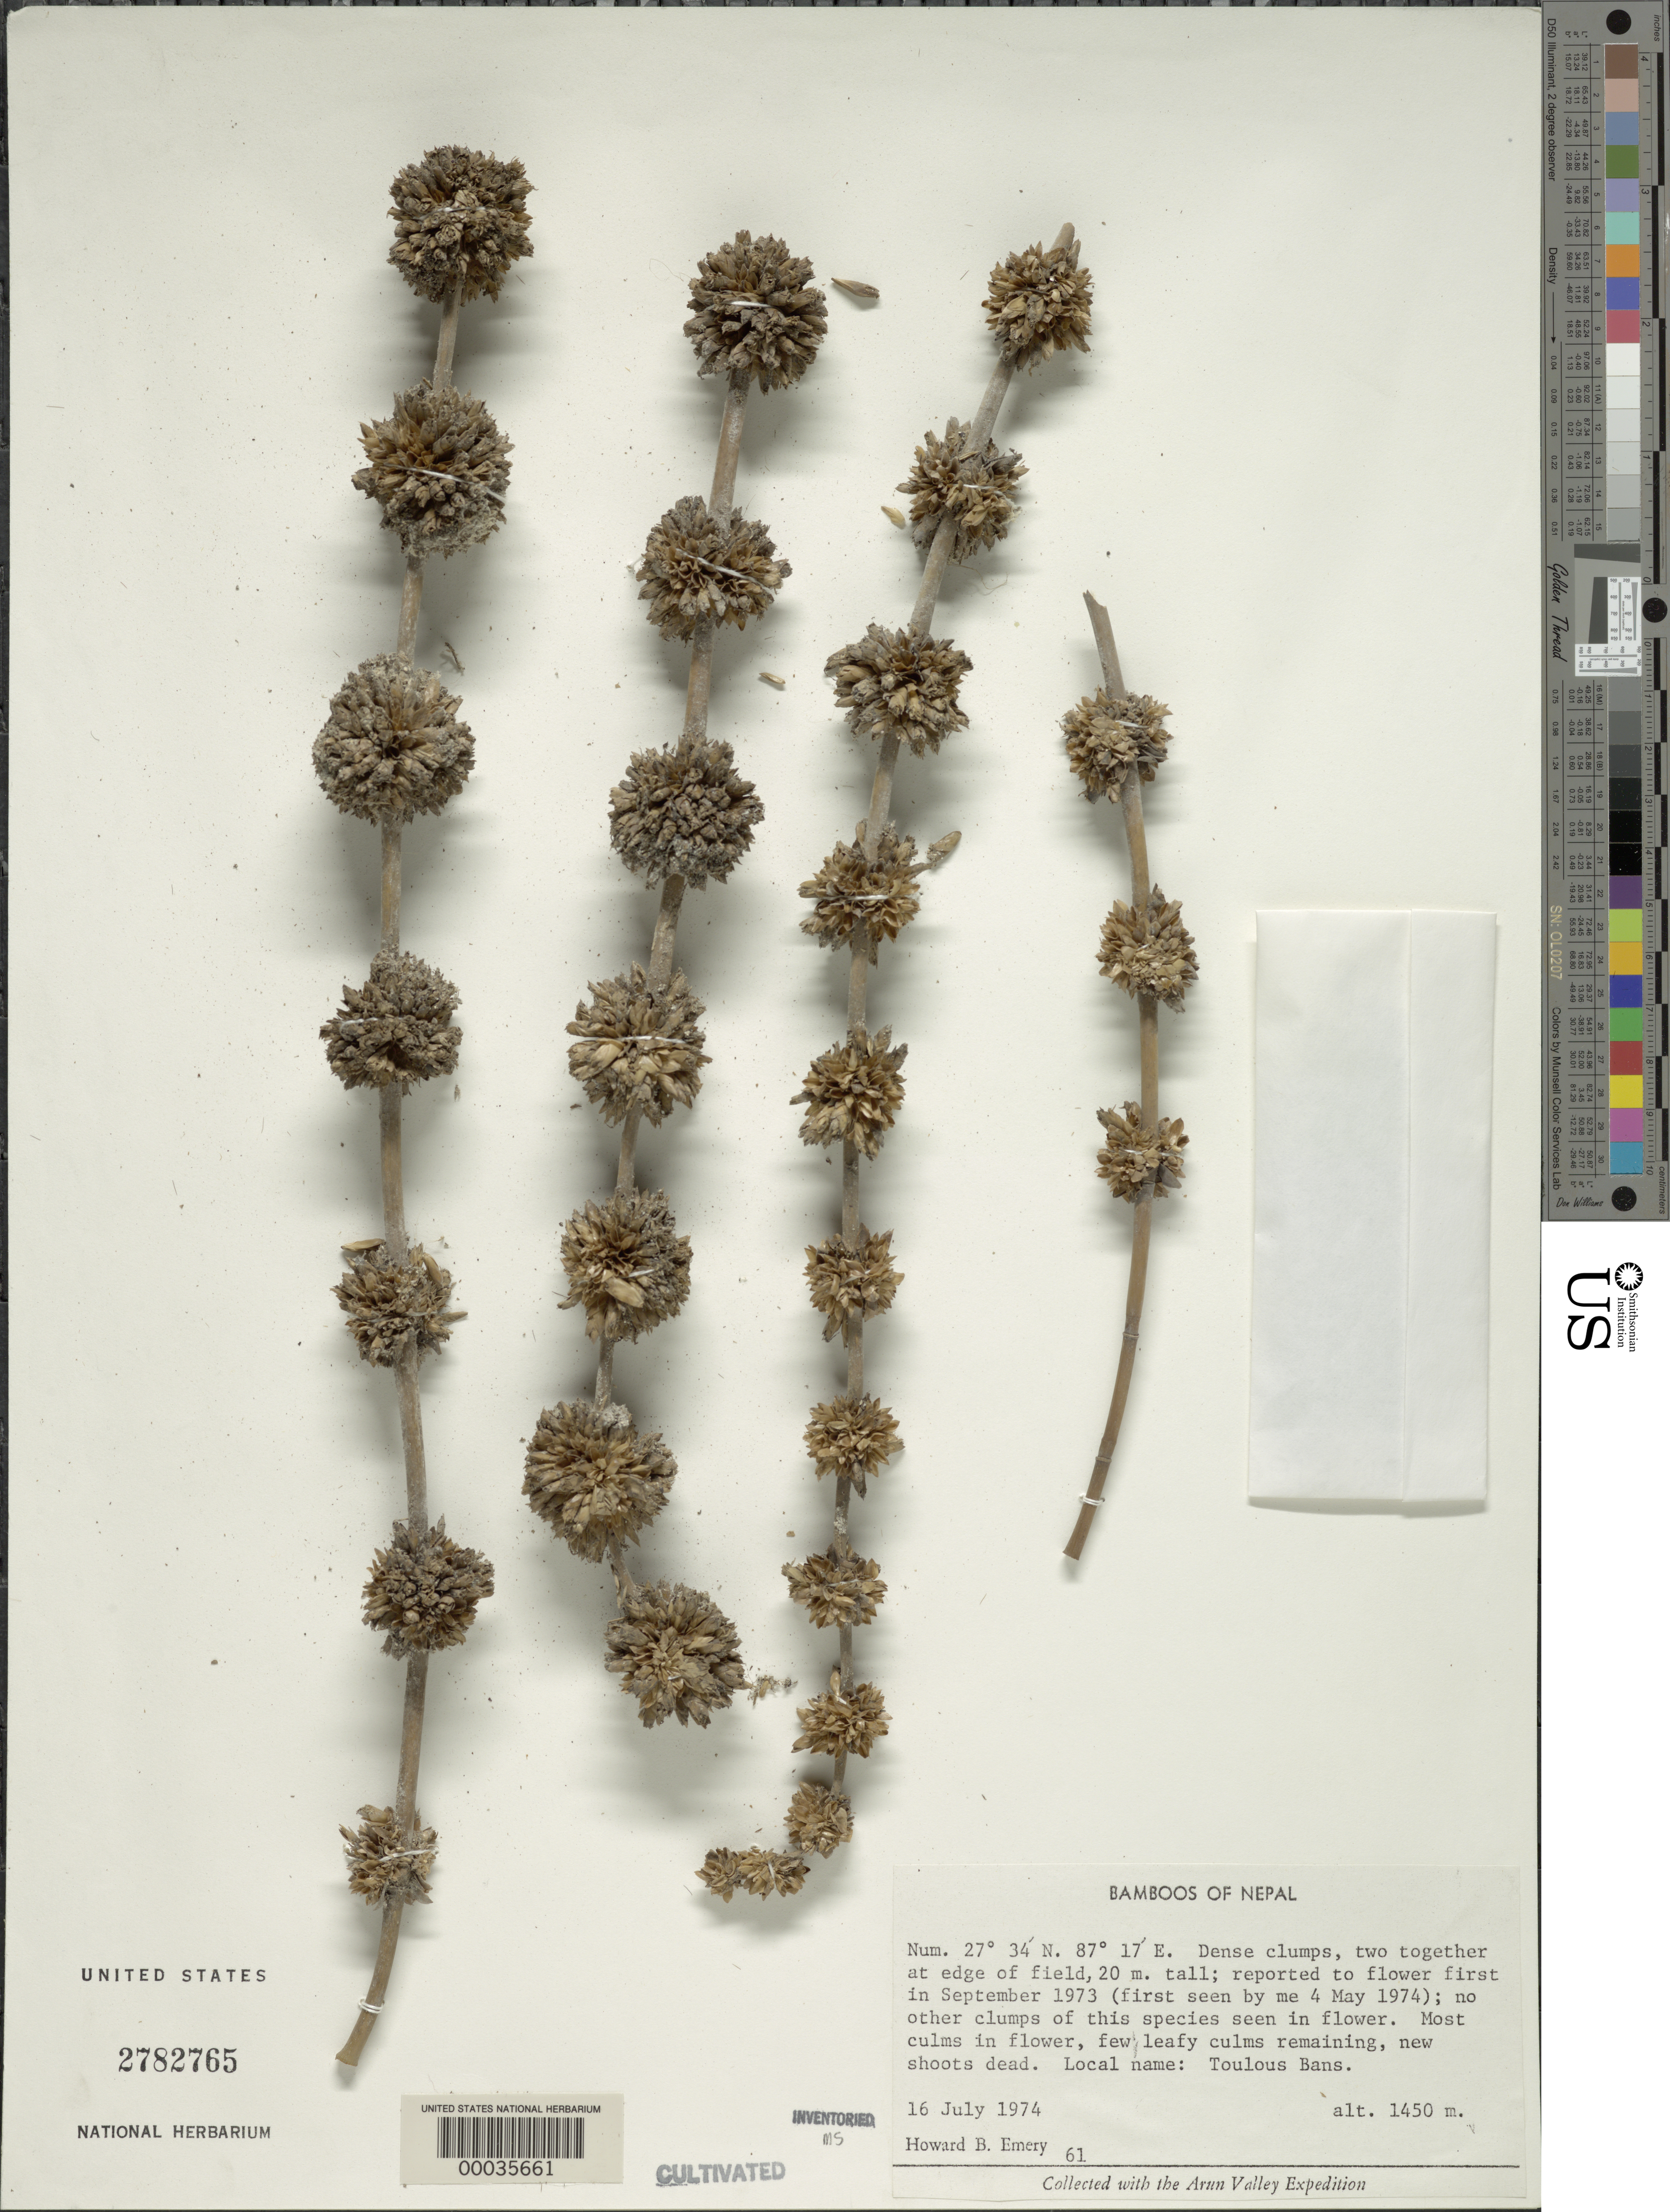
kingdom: Plantae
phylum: Tracheophyta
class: Liliopsida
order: Poales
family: Poaceae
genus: Dendrocalamus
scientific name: Dendrocalamus sp.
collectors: H. B. Emery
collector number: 61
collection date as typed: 16 Jul 1974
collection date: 1974-07-16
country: Nepal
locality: Num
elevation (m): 1450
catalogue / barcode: US 2782765